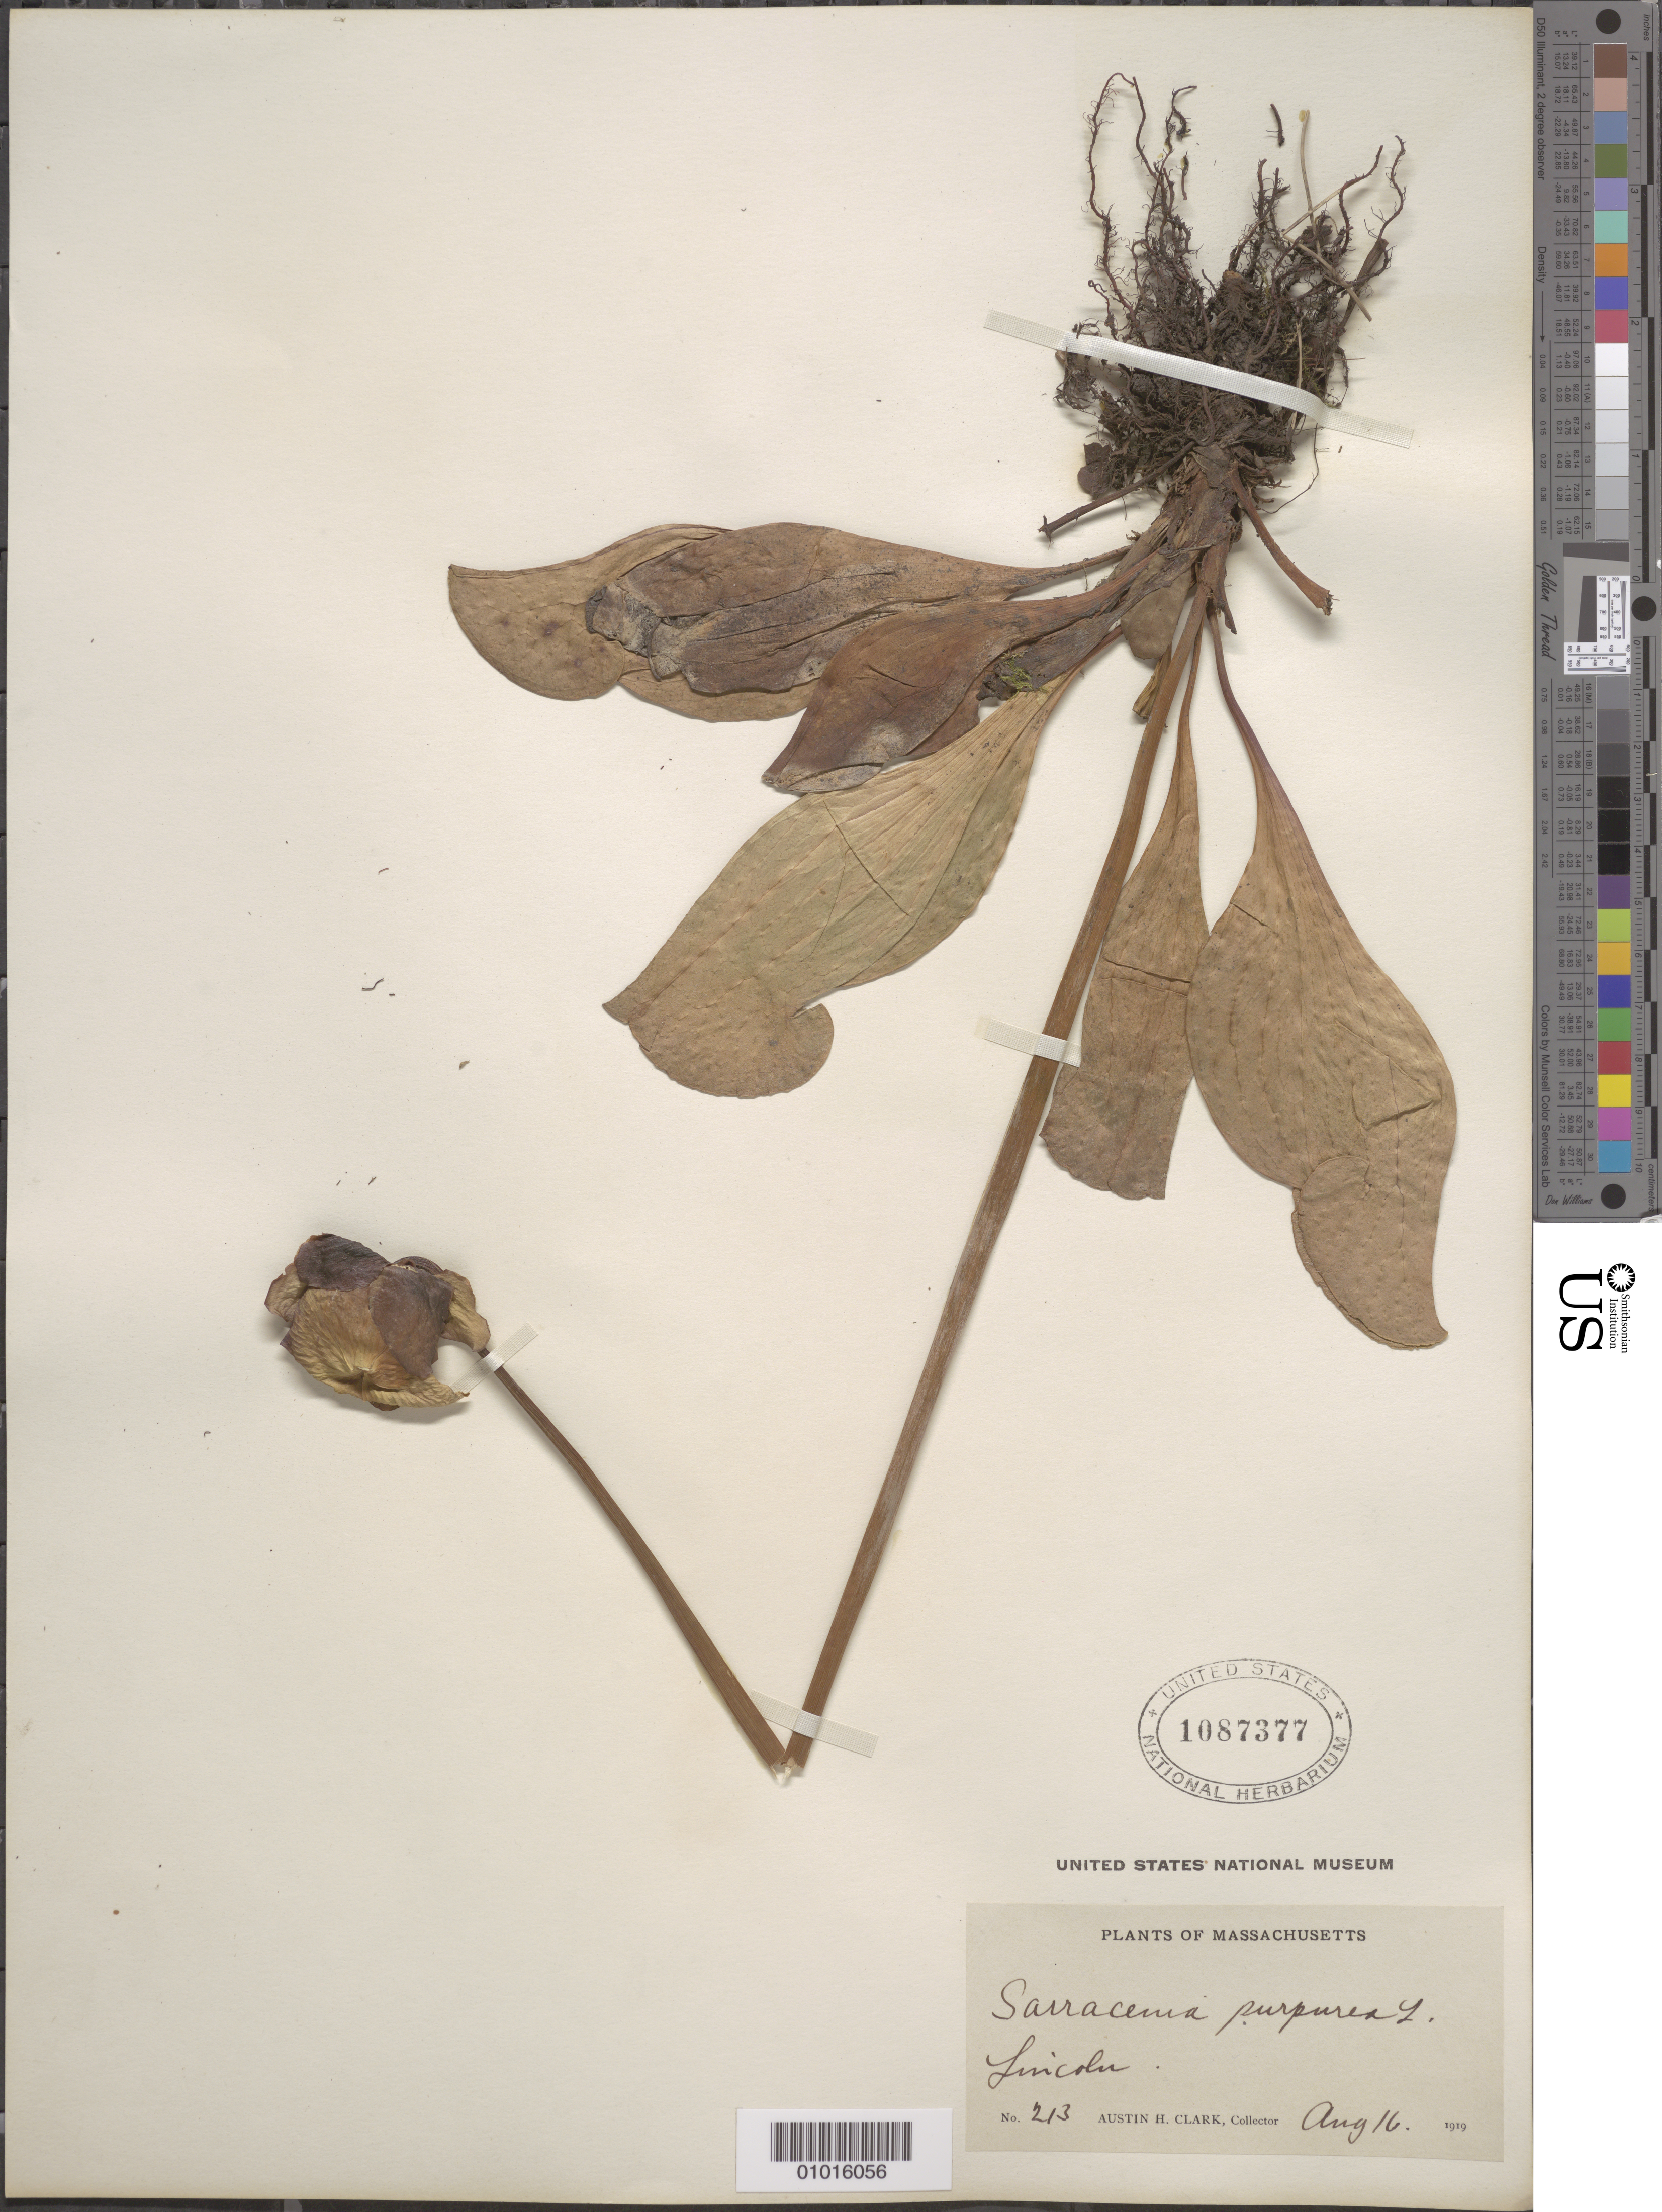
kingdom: Plantae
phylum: Tracheophyta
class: Magnoliopsida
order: Ericales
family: Sarraceniaceae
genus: Sarracenia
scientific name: Sarracenia purpurea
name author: L.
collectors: A. H. Clark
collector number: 213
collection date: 1919-08-16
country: United States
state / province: Massachusetts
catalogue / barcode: US 1087377